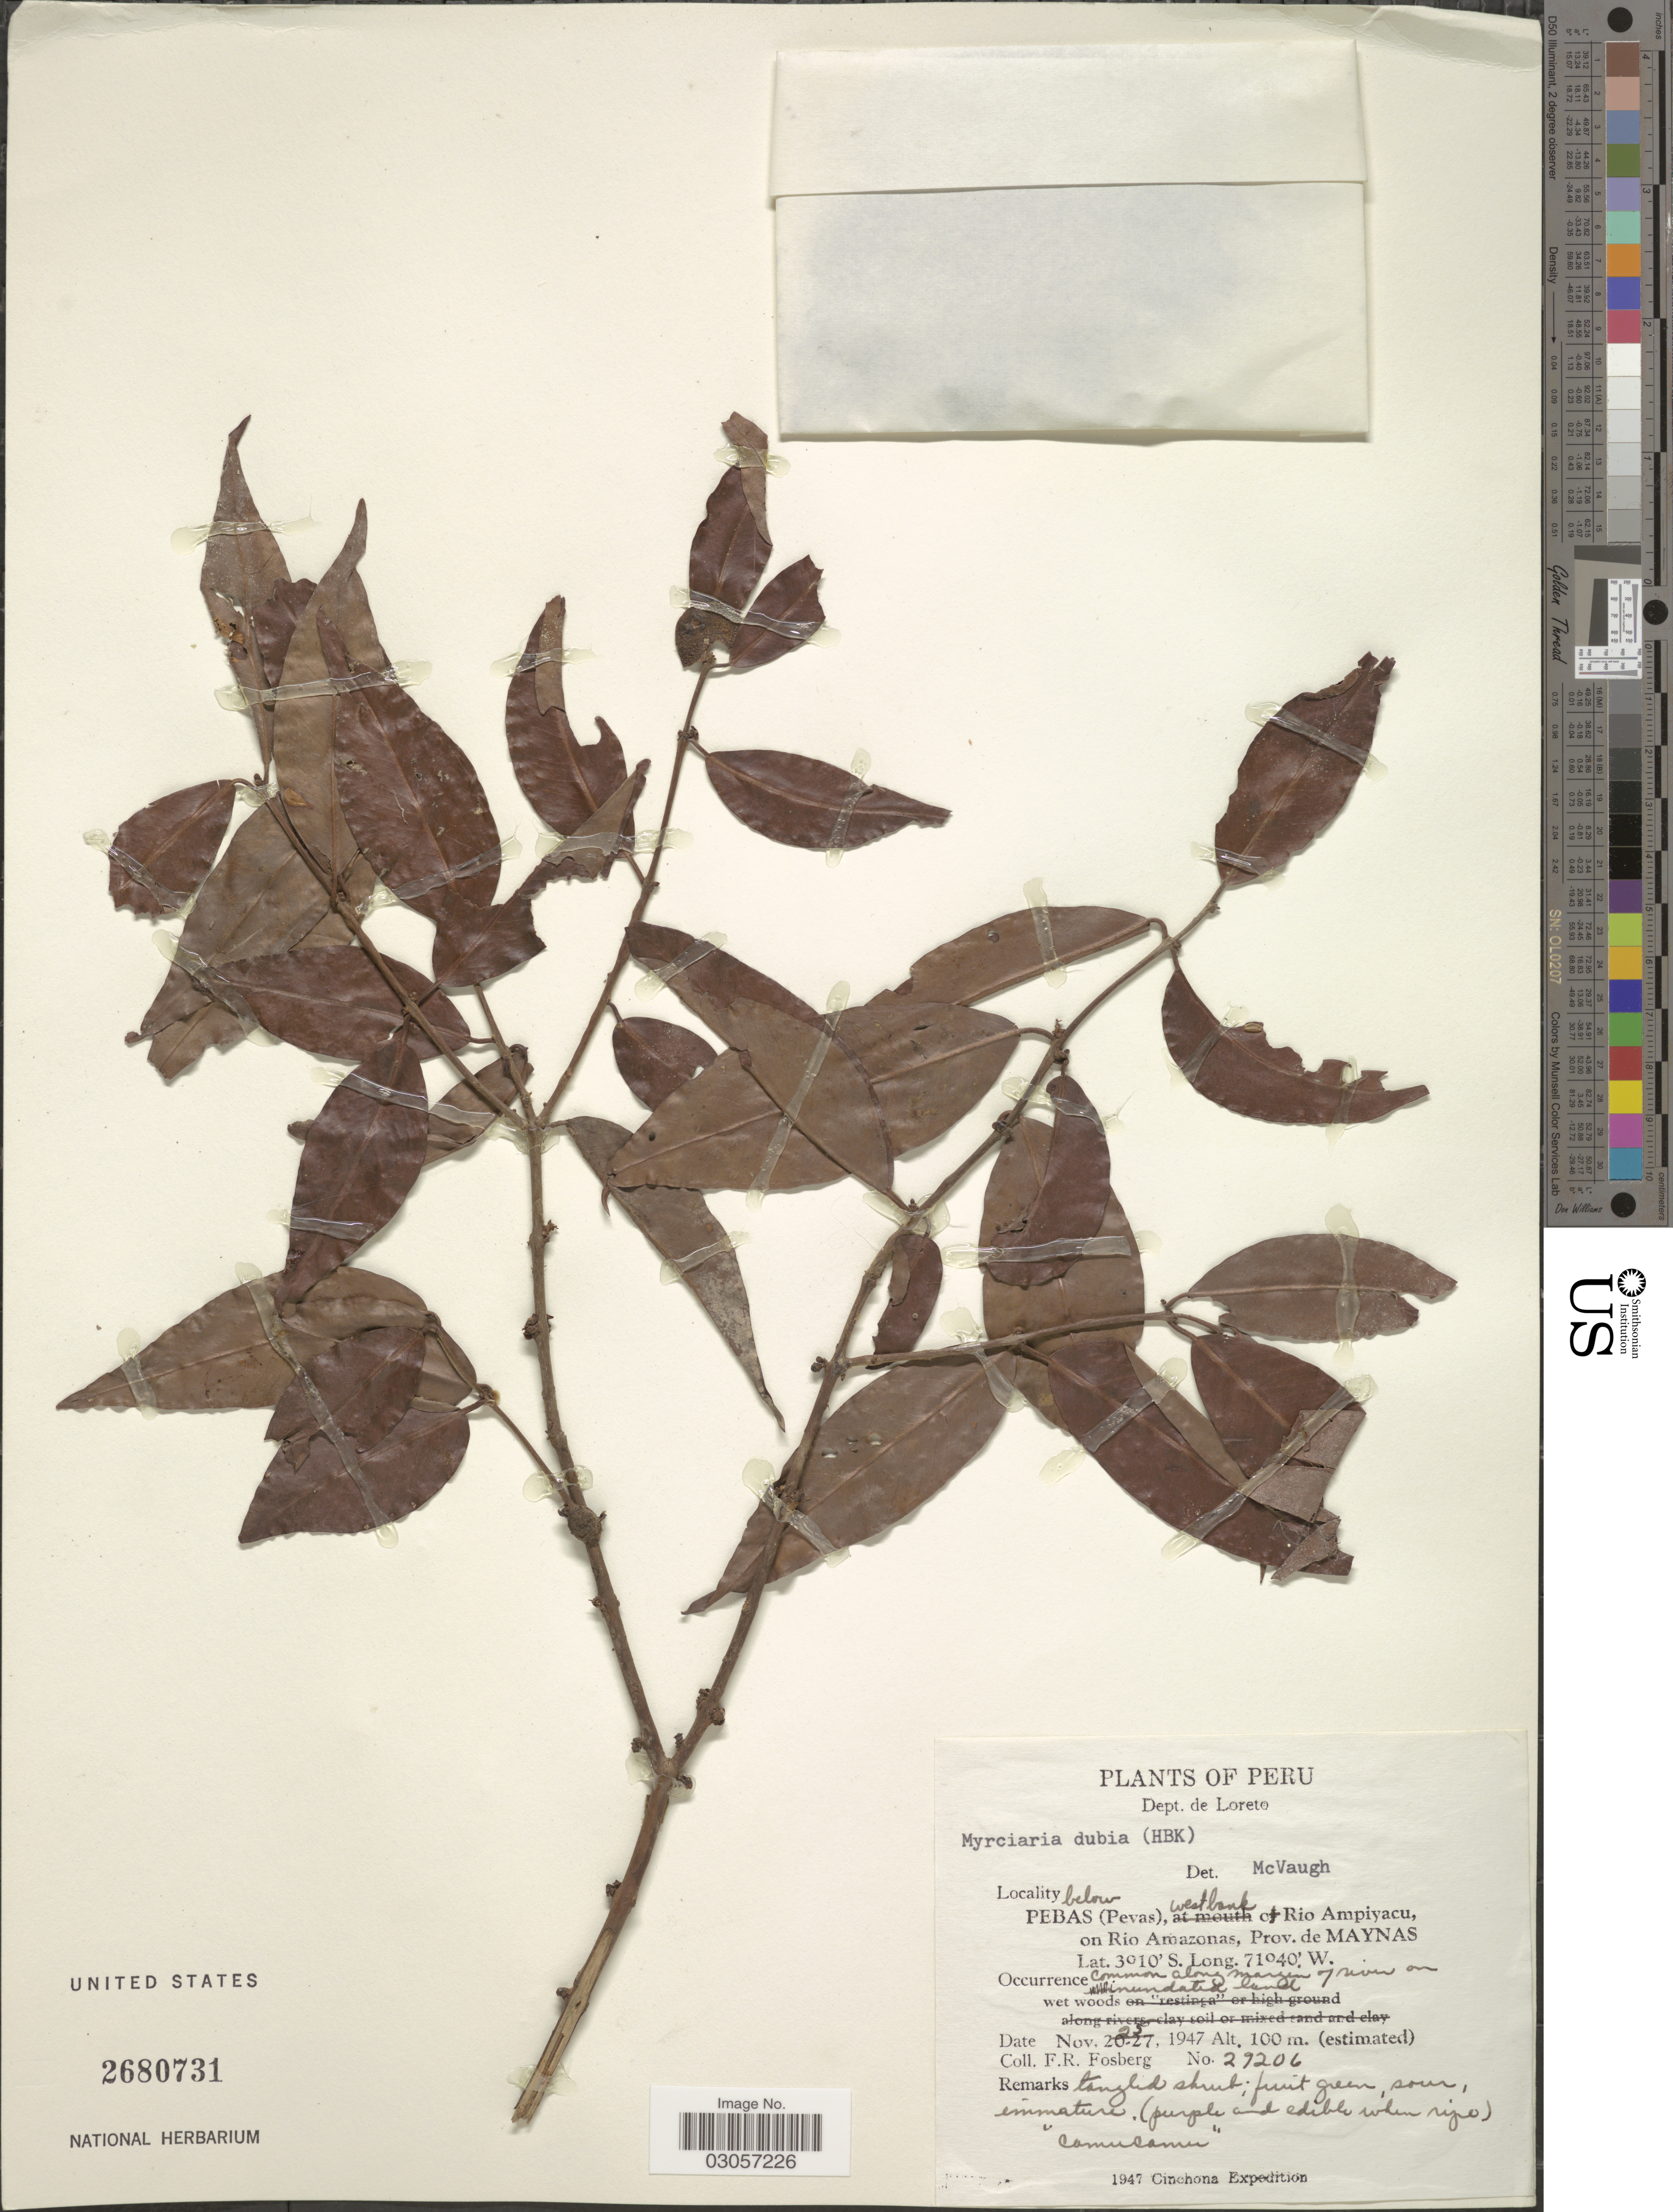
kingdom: Plantae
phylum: Tracheophyta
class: Magnoliopsida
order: Myrtales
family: Myrtaceae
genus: Myrciaria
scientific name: Myrciaria dubia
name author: (Kunth) McVaugh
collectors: F. R. Fosberg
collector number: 29206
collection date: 1947-11-25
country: Peru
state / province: Loreto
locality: Dept. de Loreto, below Pebas (Pevas) west bank of Rio Ampiyacu, on Rio Amazonas, Prov. de Maynas.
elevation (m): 100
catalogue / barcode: US 2680731